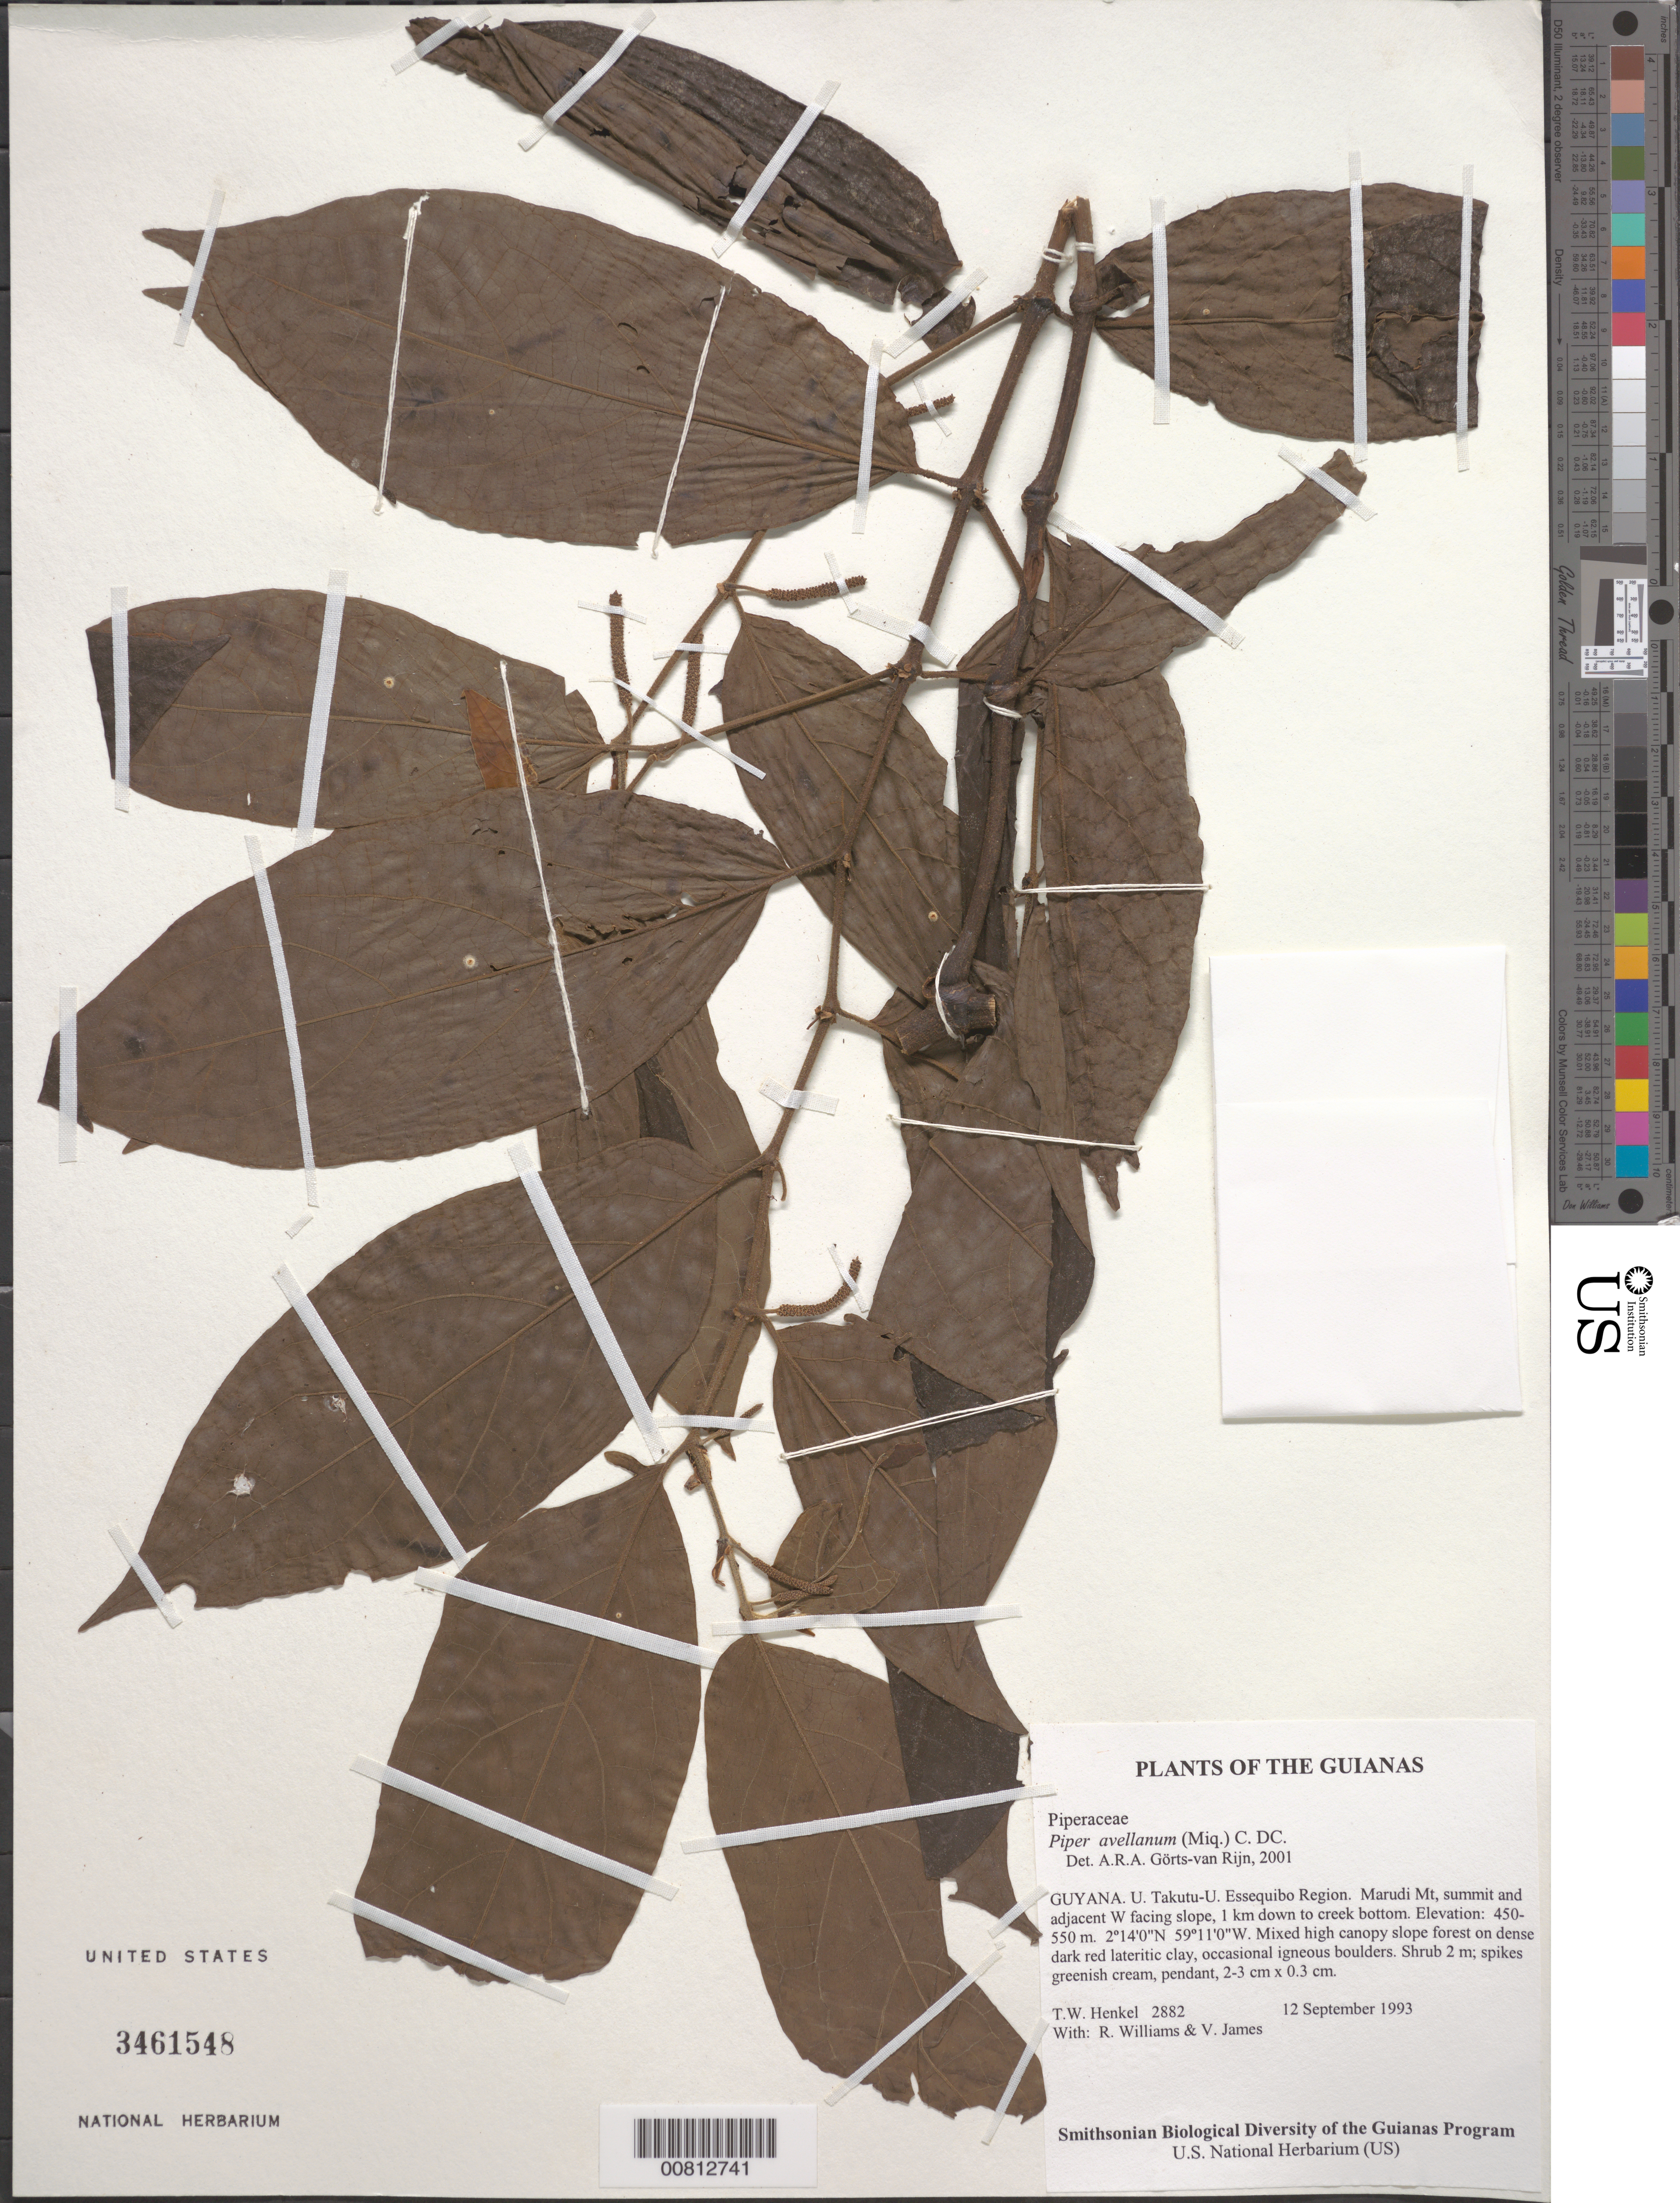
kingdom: Plantae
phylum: Tracheophyta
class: Magnoliopsida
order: Piperales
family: Piperaceae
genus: Piper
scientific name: Piper avellanum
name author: (Miq.) C. DC.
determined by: Görts-van Rijn, A. R. A.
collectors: T. Henkel, R. Williams & V. James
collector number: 2882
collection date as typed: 12 September 1993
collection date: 1993-09-12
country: Guyana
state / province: U. Takutu-U. Essequibo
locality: Marudi Mt, summit and adjacent W facing slope, 1 km down to creek bottom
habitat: Mixed high canopy slope forest on dense dark red lateritic clay, occasional igneous boulders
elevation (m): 450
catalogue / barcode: US 3461548